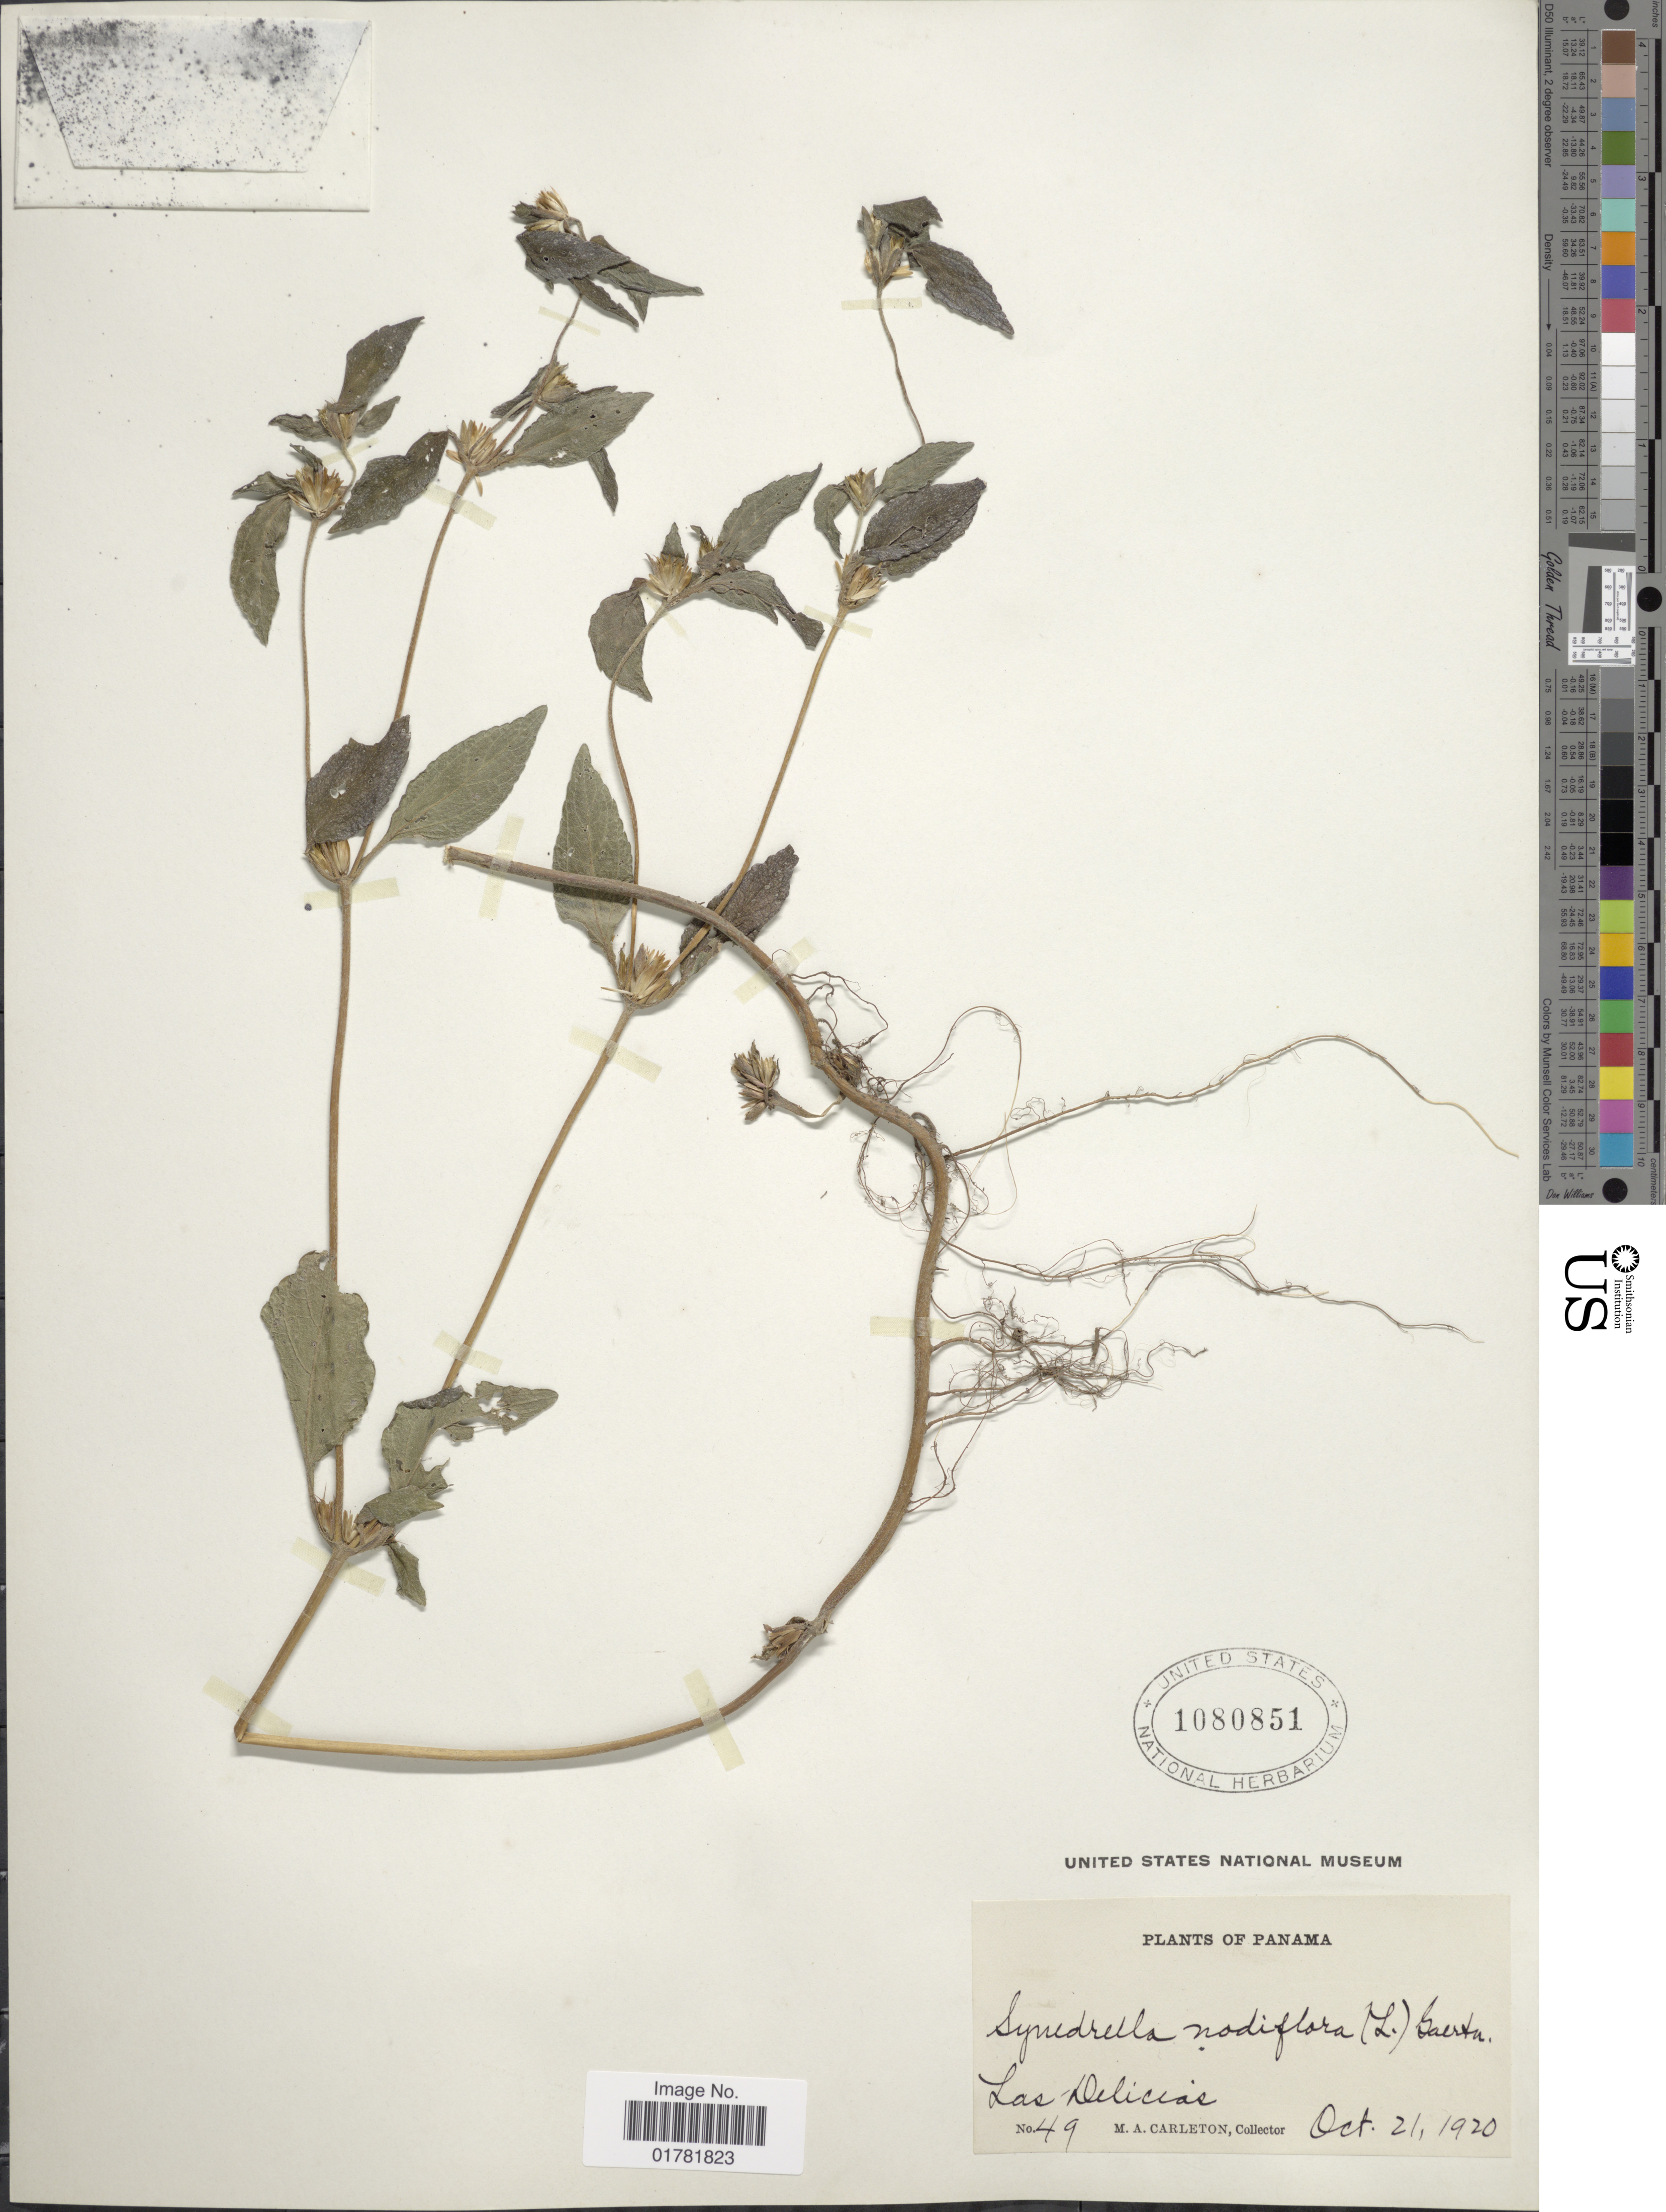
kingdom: Plantae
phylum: Tracheophyta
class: Magnoliopsida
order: Asterales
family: Asteraceae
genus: Synedrella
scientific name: Synedrella nodiflora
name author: (L.) Gaertn.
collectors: M. A. Carleton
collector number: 49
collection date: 1920-10-21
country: Panama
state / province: Panamá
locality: Las Delicias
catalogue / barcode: US 1080851